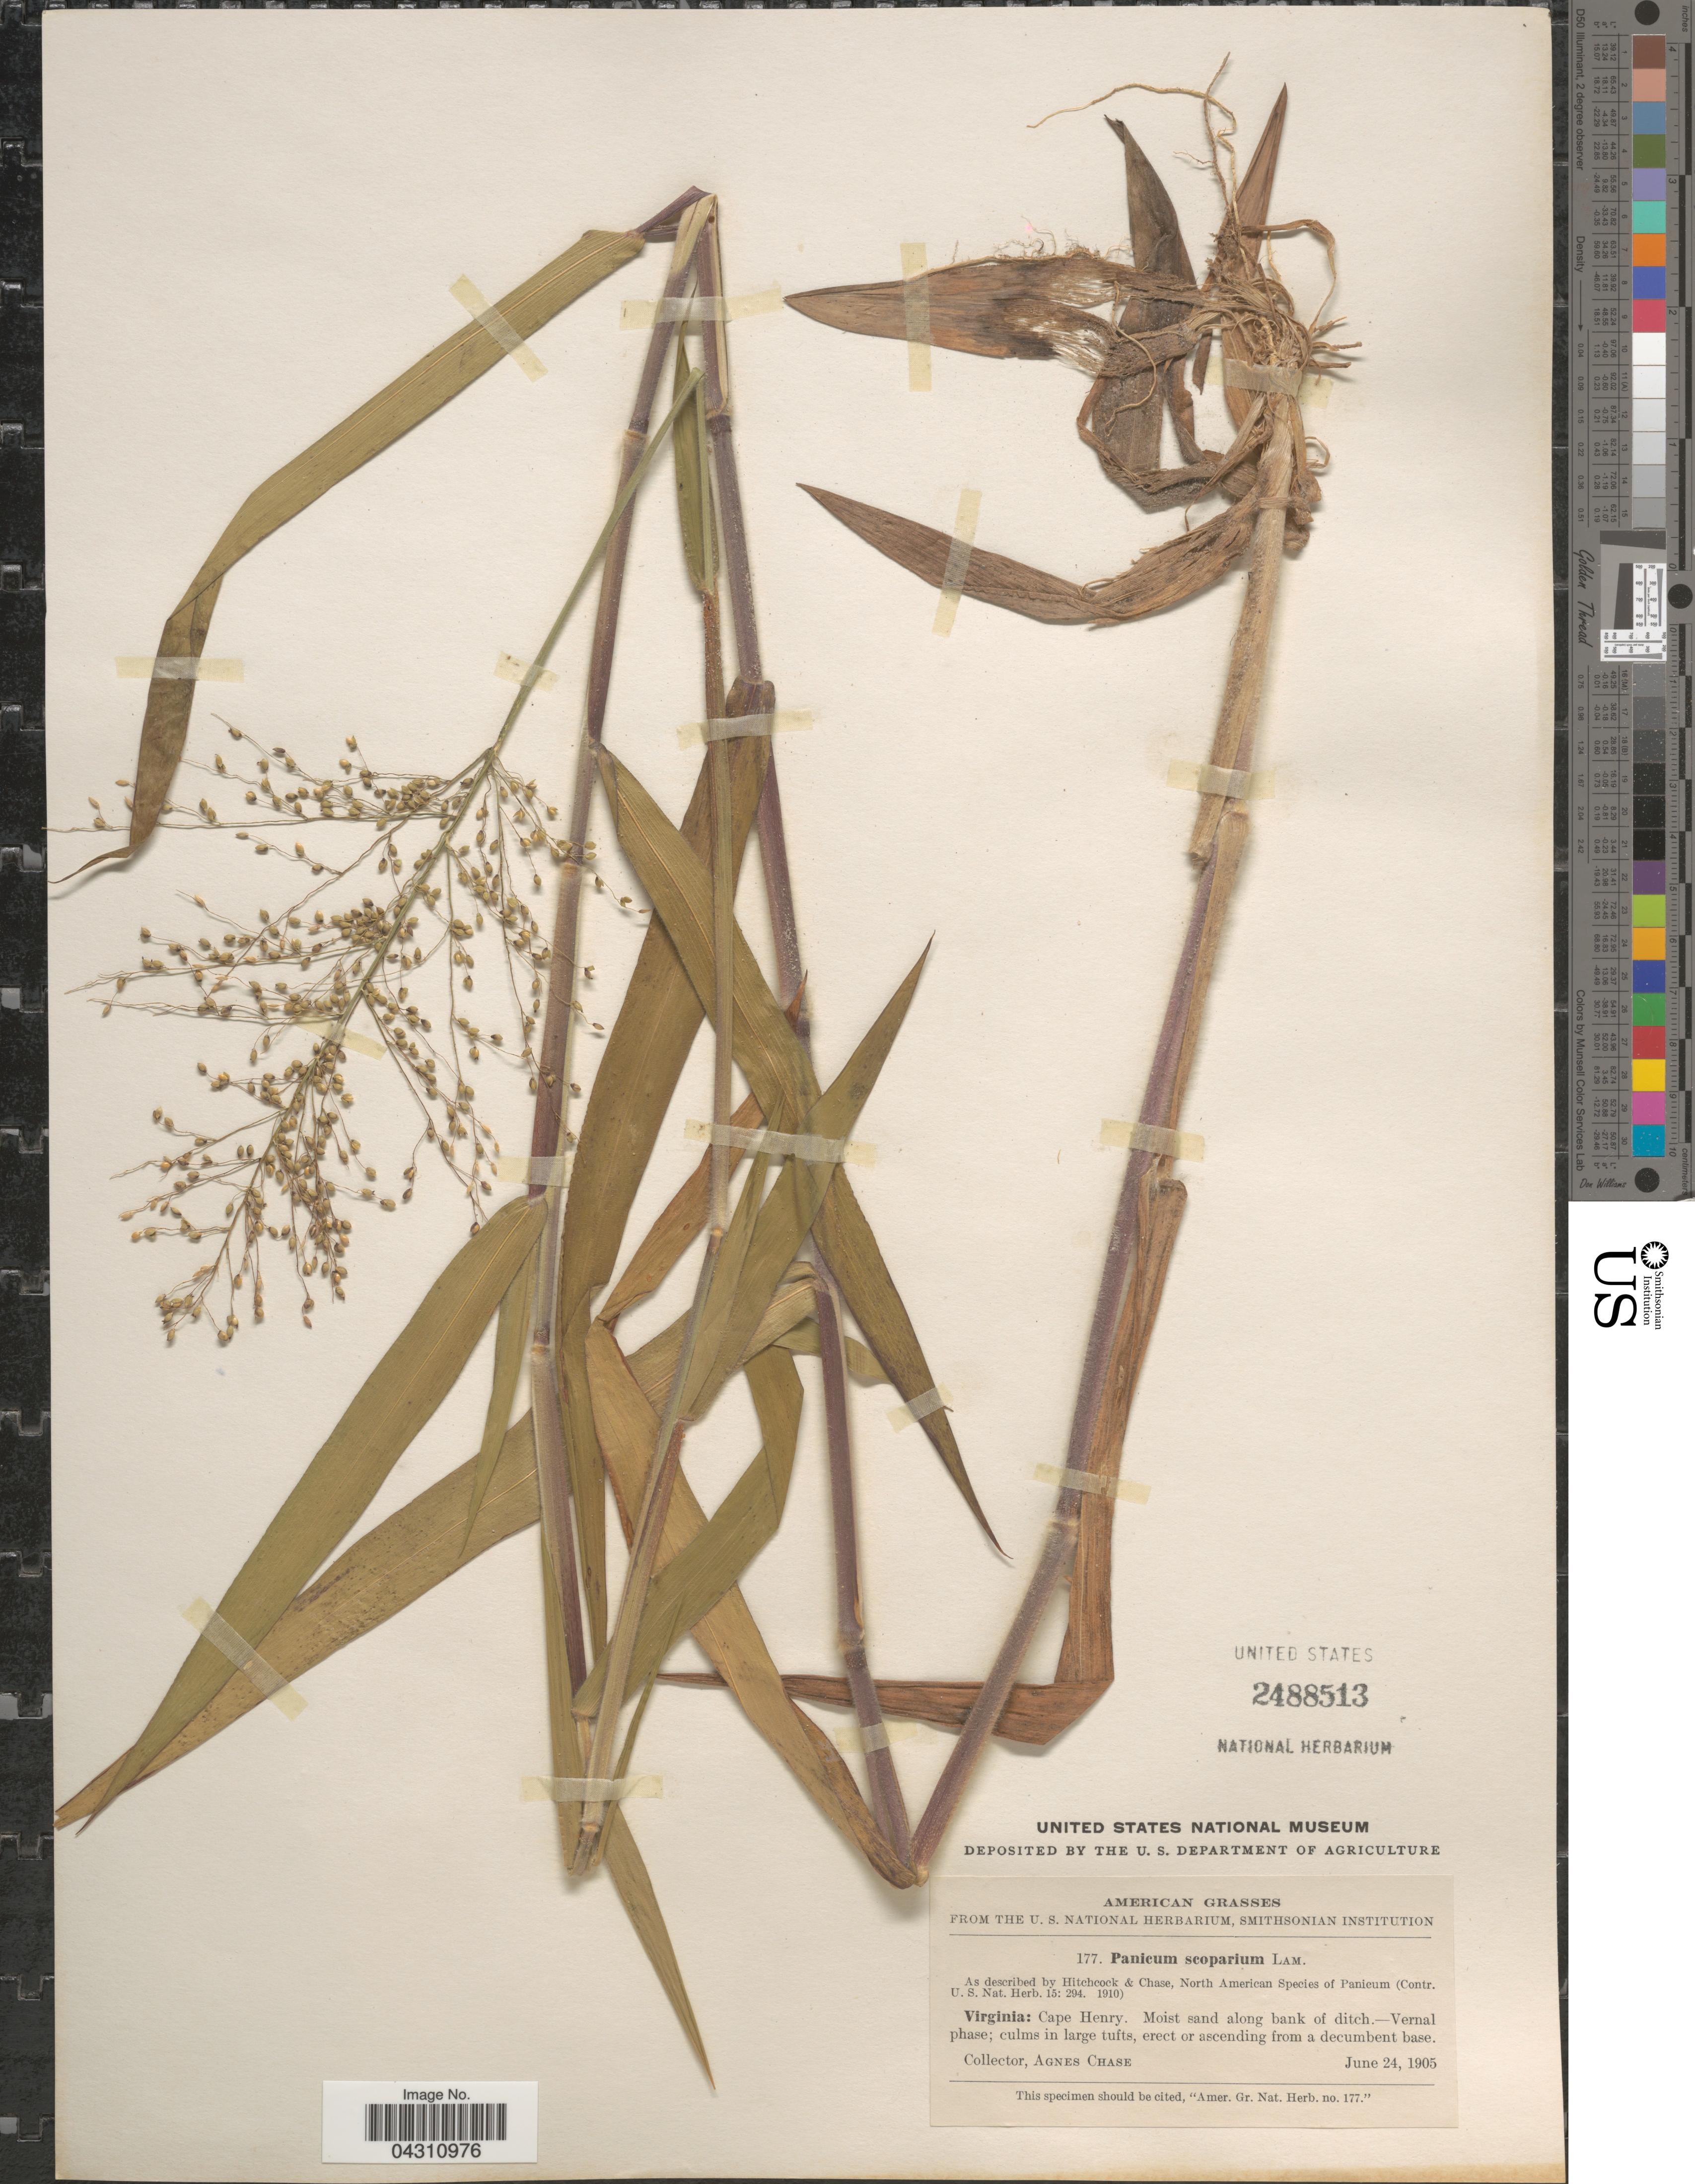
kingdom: Plantae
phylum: Tracheophyta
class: Liliopsida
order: Poales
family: Poaceae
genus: Dichanthelium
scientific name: Dichanthelium scoparium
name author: (Lam.) Gould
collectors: A. Chase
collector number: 177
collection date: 1905-06-24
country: United States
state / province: Virginia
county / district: City of Virginia Beach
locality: Cape Henry.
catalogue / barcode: US 2488513